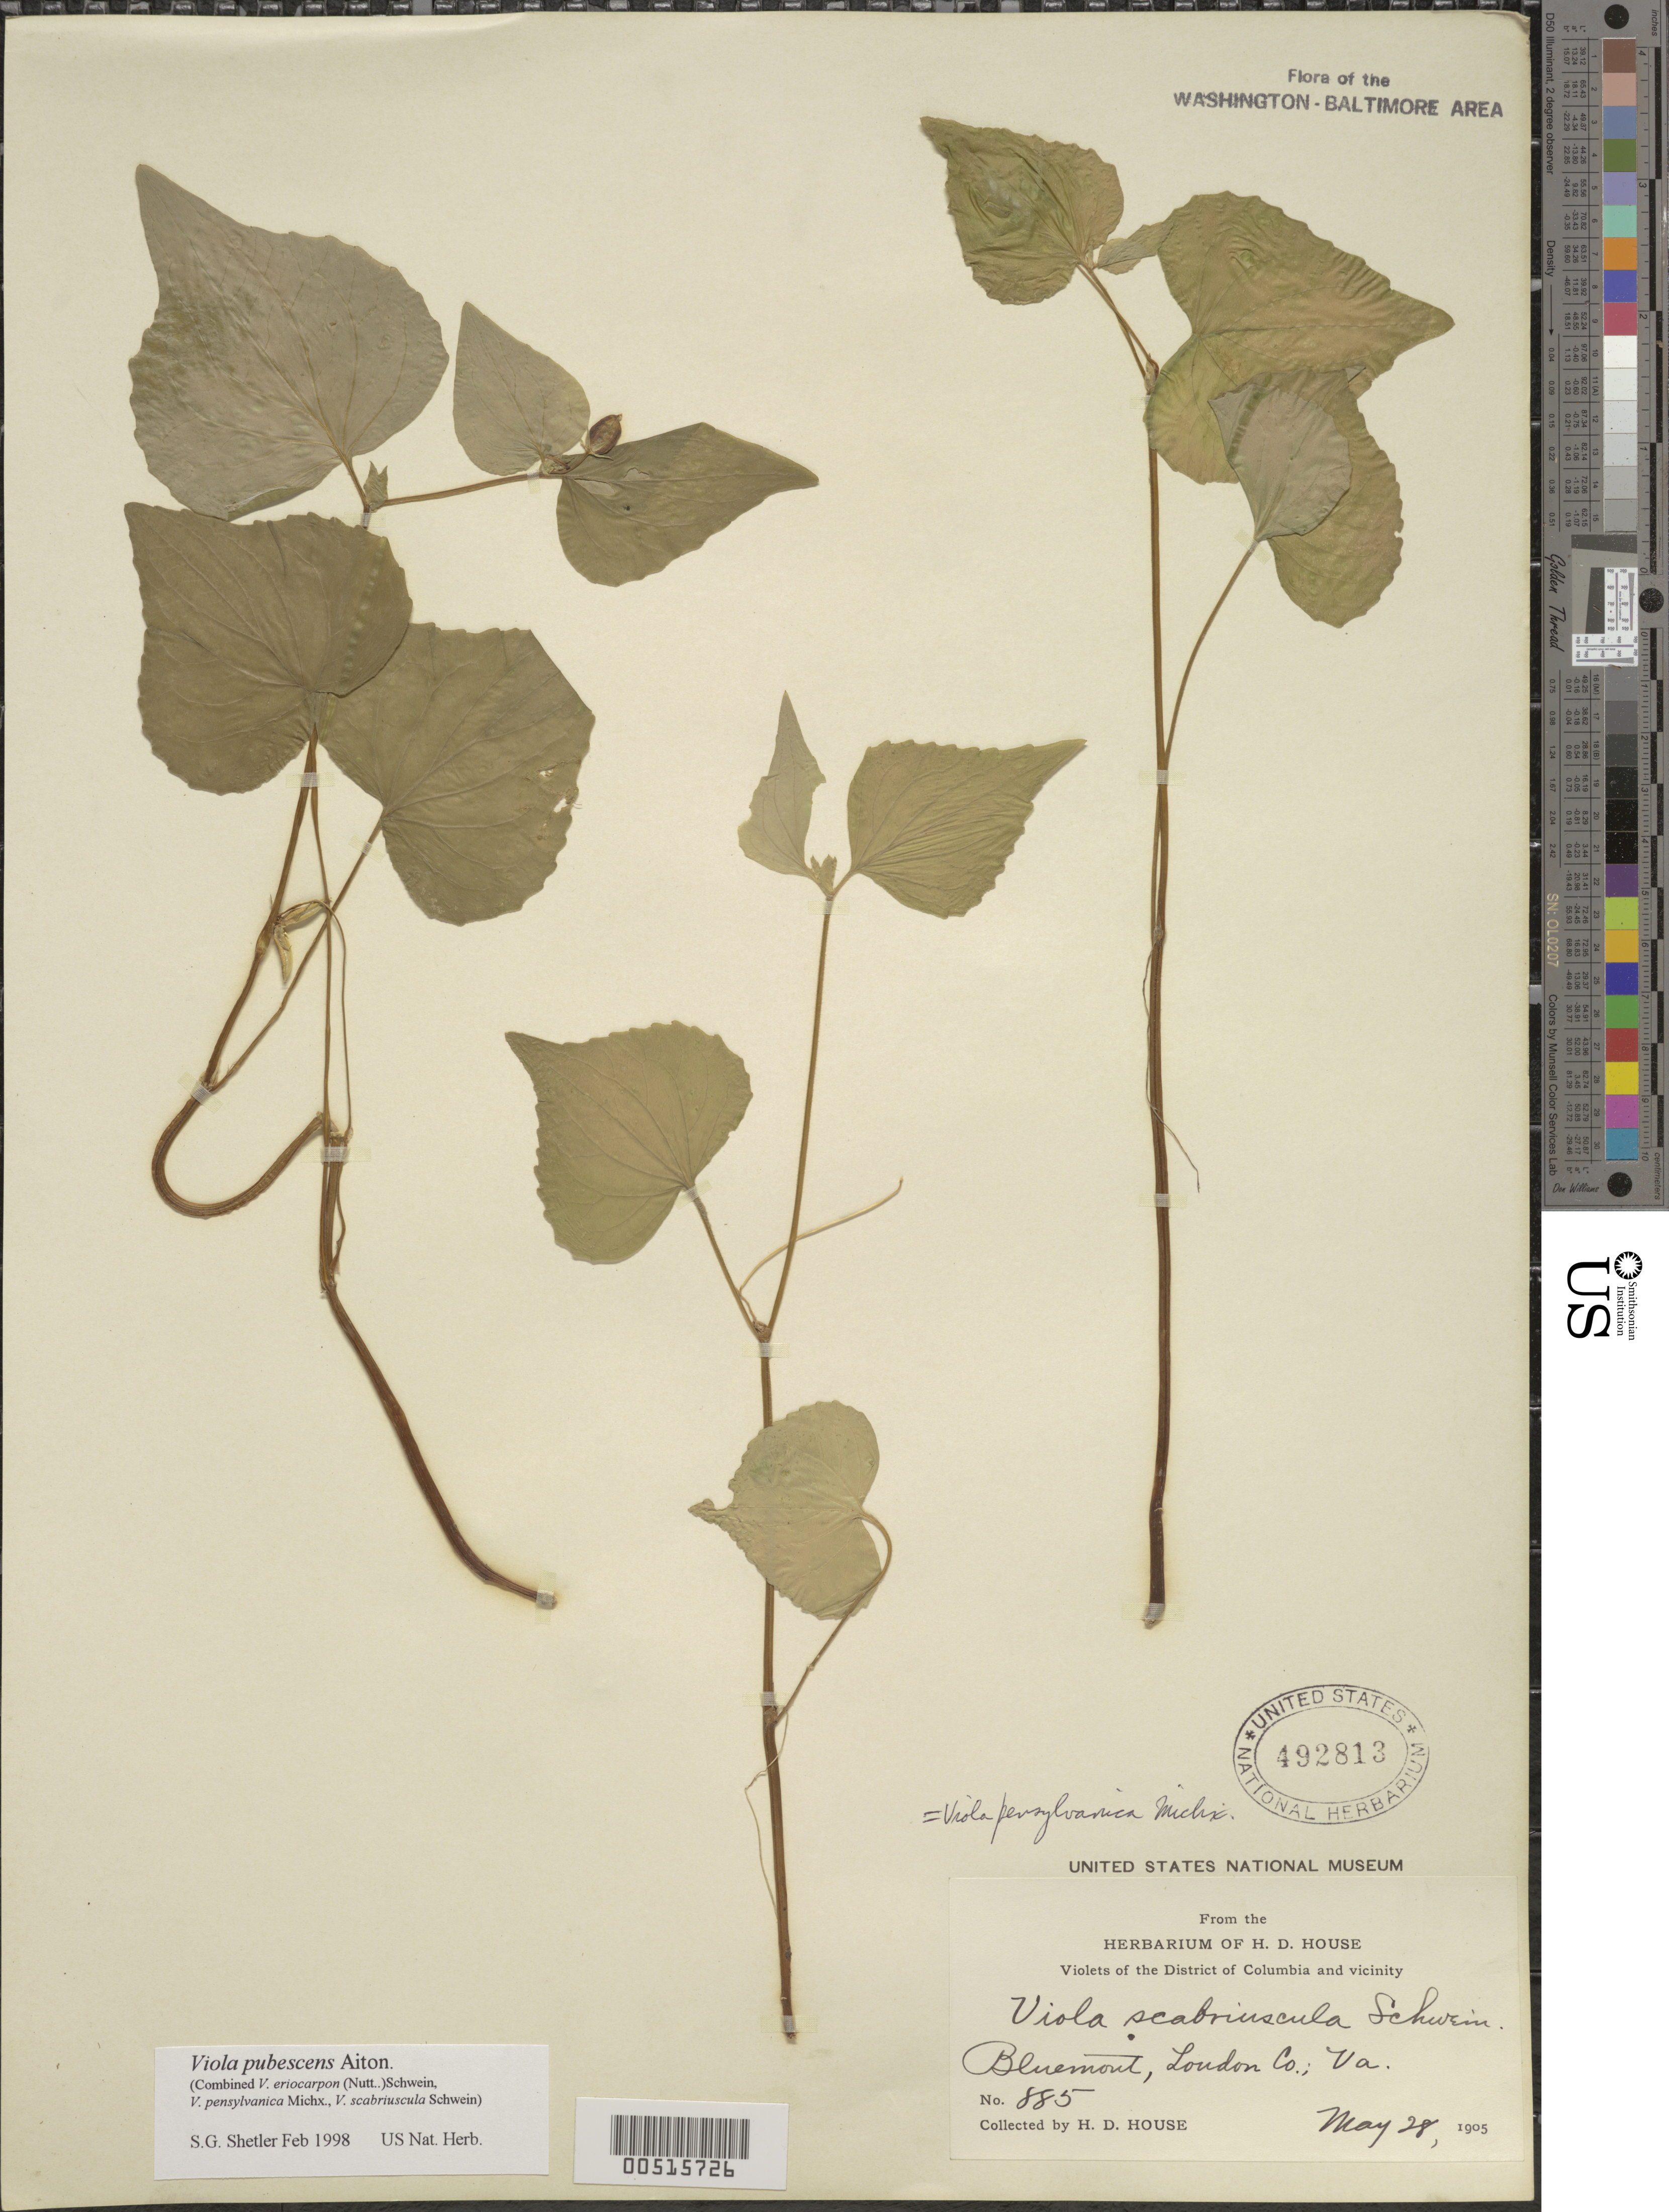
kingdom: Plantae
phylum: Tracheophyta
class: Magnoliopsida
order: Malpighiales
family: Violaceae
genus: Viola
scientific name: Viola pubescens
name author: Aiton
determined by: Shetler, Stanwyn G., (US), NMNH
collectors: H. D. House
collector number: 885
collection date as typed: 28 May 1905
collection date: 1905-05-28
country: United States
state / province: Virginia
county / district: Loudoun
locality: Bluemont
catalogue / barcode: US 492813